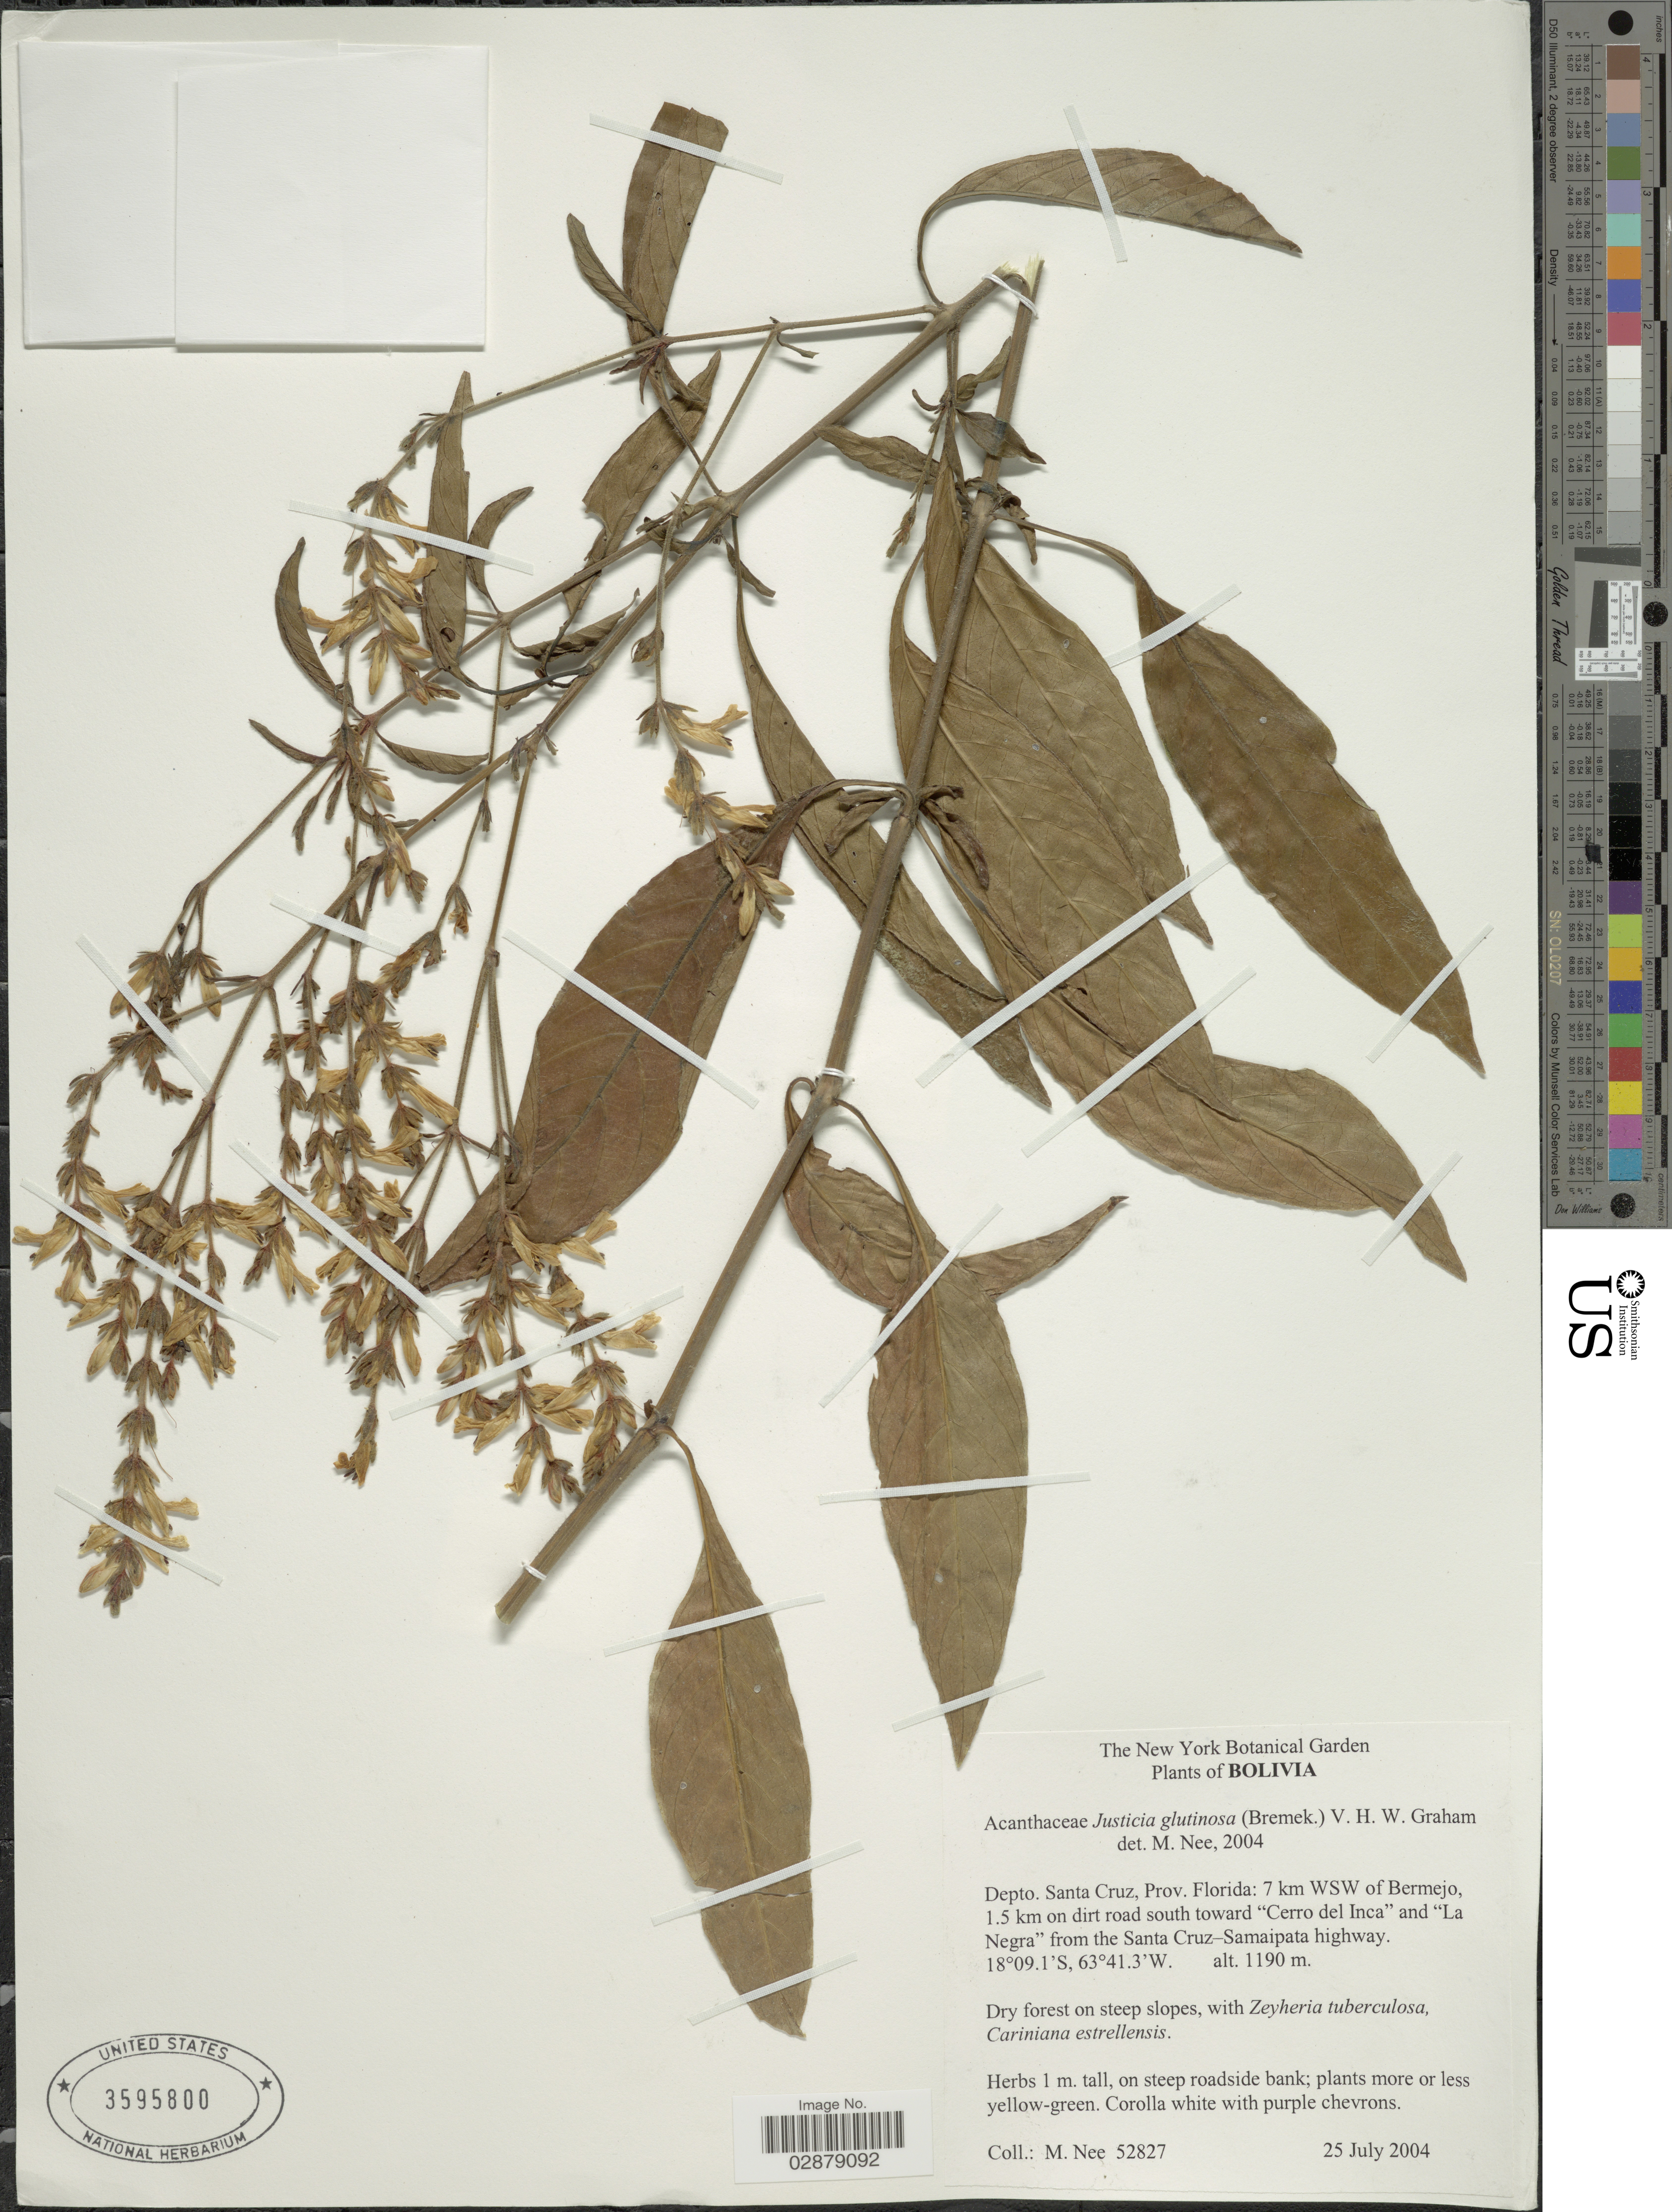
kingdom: Plantae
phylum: Tracheophyta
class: Magnoliopsida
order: Lamiales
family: Acanthaceae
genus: Justicia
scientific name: Justicia glutinosa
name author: (Bremek.) V.A.W. Graham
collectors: M. Nee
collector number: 52827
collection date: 2004-07-25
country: Bolivia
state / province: Santa Cruz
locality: Depto. Santa Cruz, Prov. Florida: 7 km WSW of Bermejo, 1.5 km on dirt road south toward "Cerro del Inca" and "La Negra" from the Santa Cruz-Samaipata highway.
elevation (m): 1190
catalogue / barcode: US 3595800